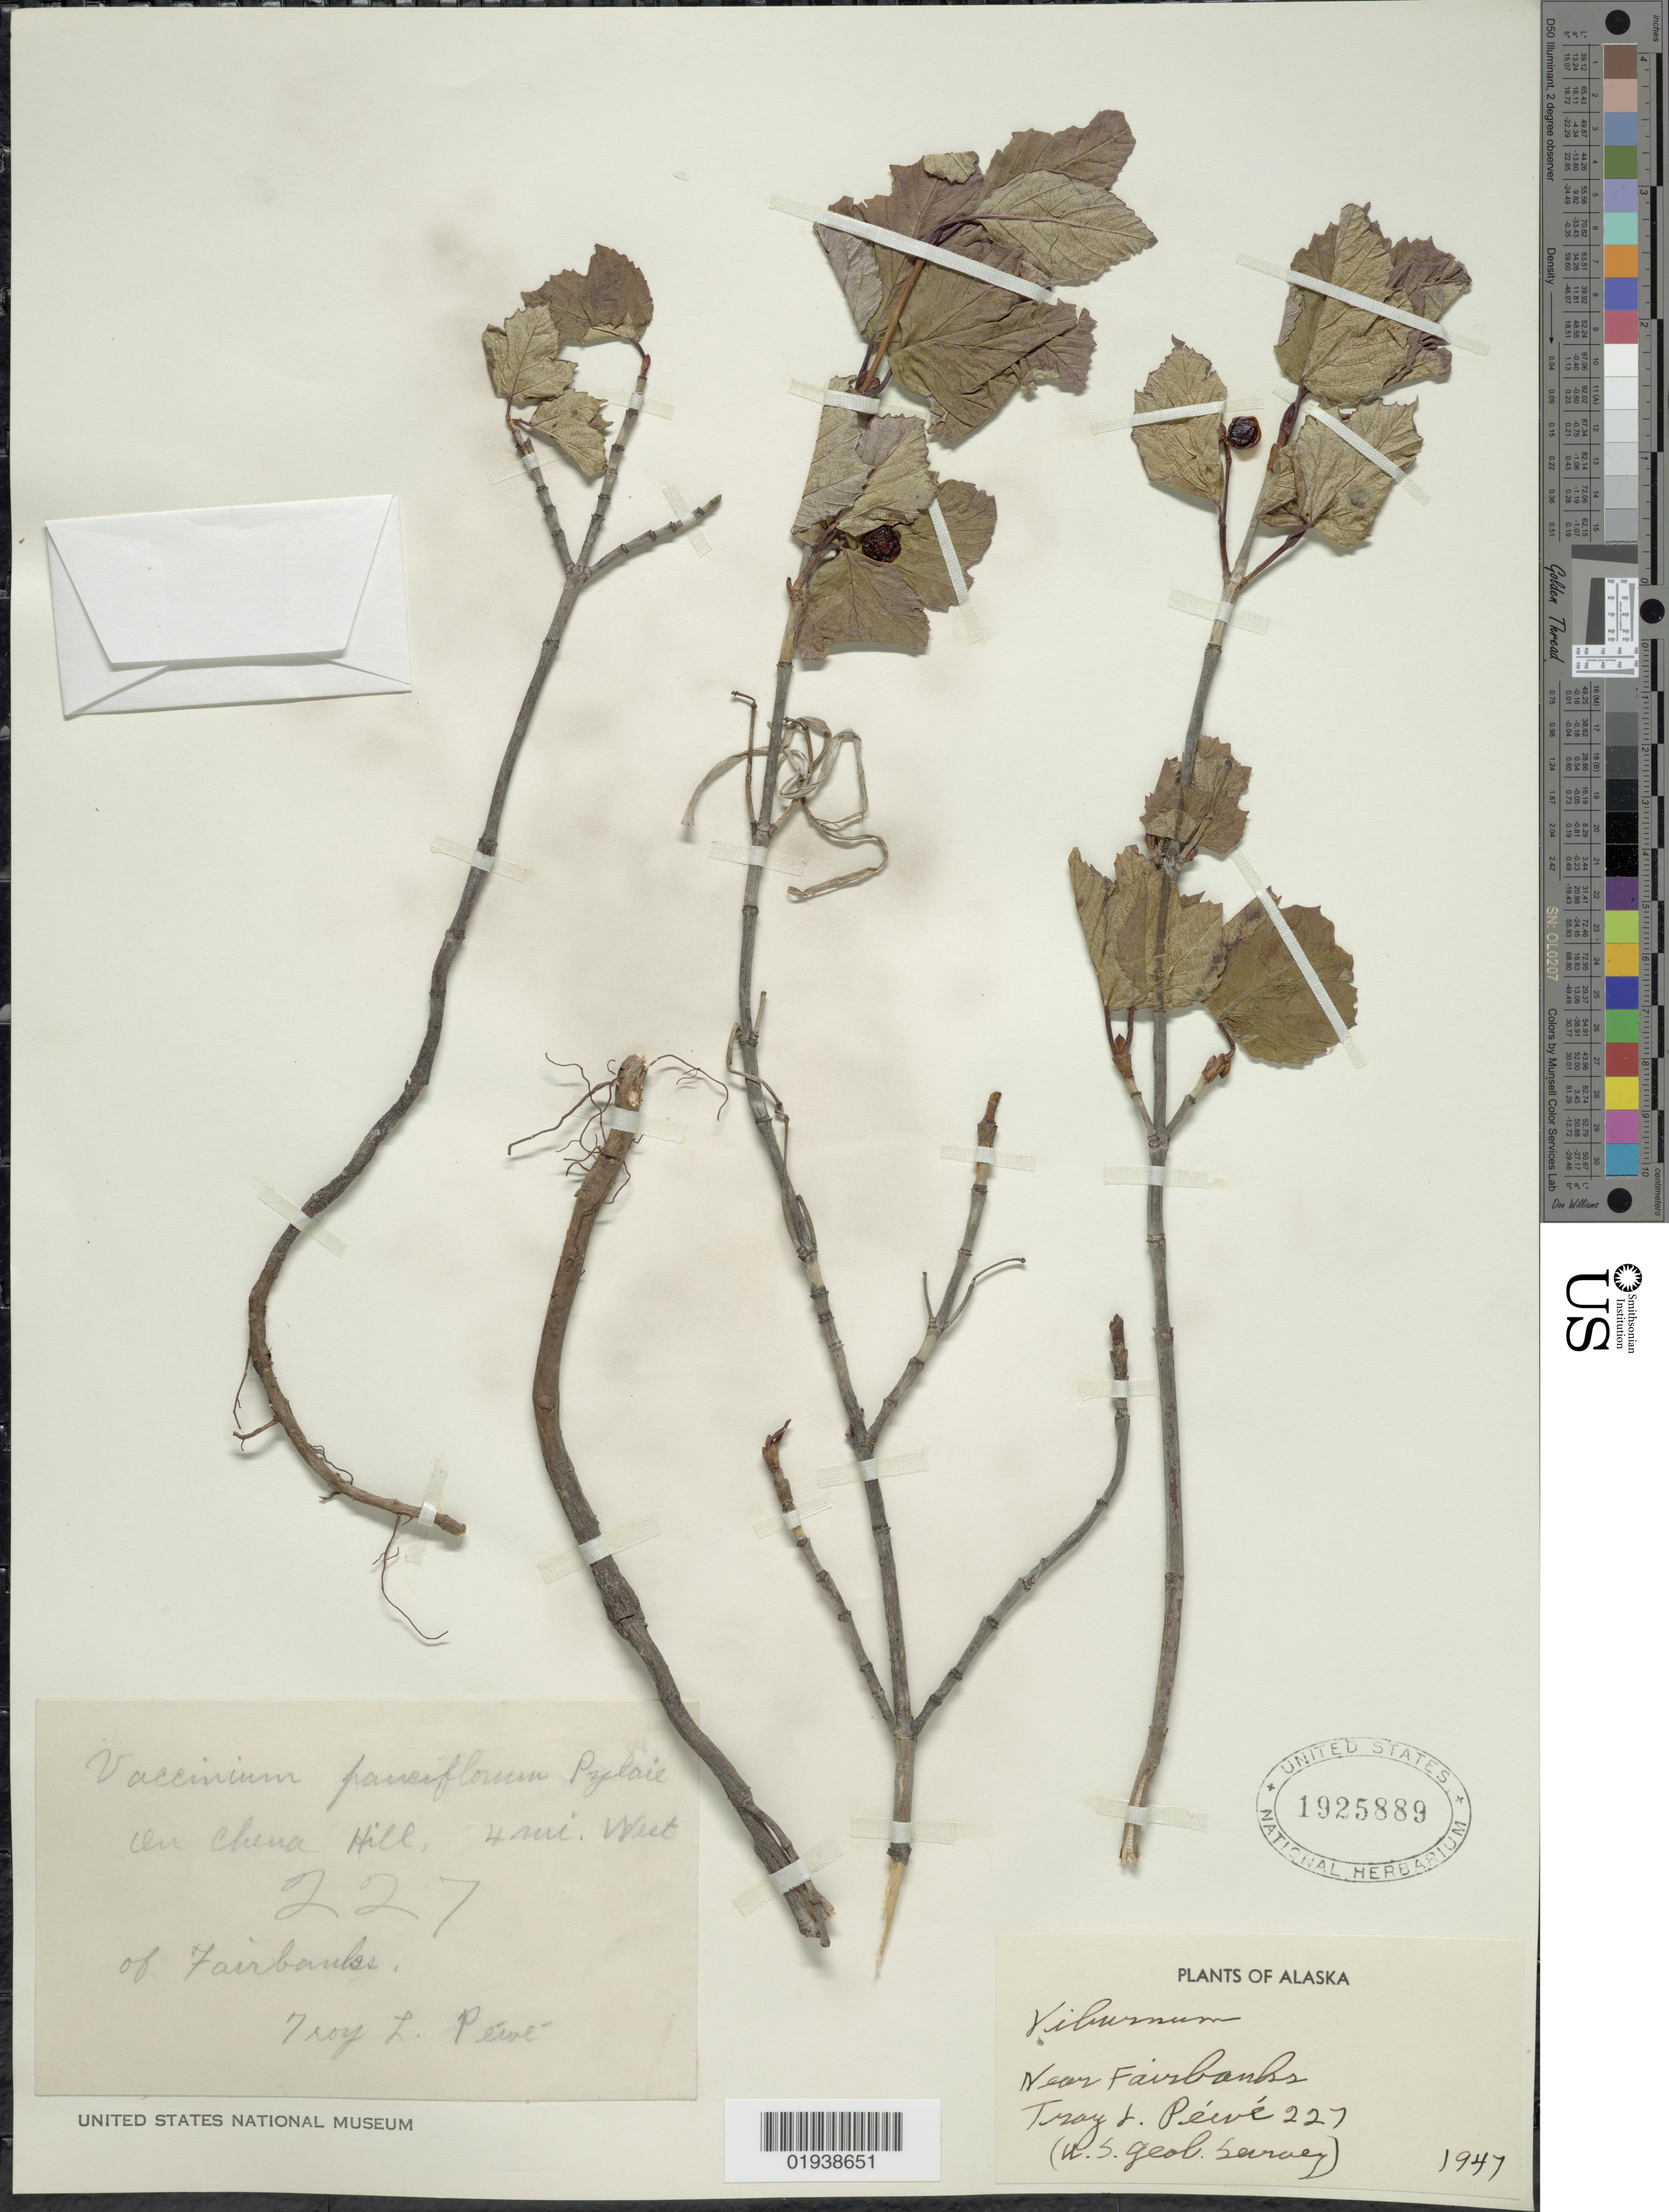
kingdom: Plantae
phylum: Tracheophyta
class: Magnoliopsida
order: Dipsacales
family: Viburnaceae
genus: Viburnum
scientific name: Viburnum edule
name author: (Michx.) Raf.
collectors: T. Péwé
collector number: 227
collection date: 1947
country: United States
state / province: Alaska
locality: On Chena Hill, 4 mi. West of Fairbanks.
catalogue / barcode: US 1925889